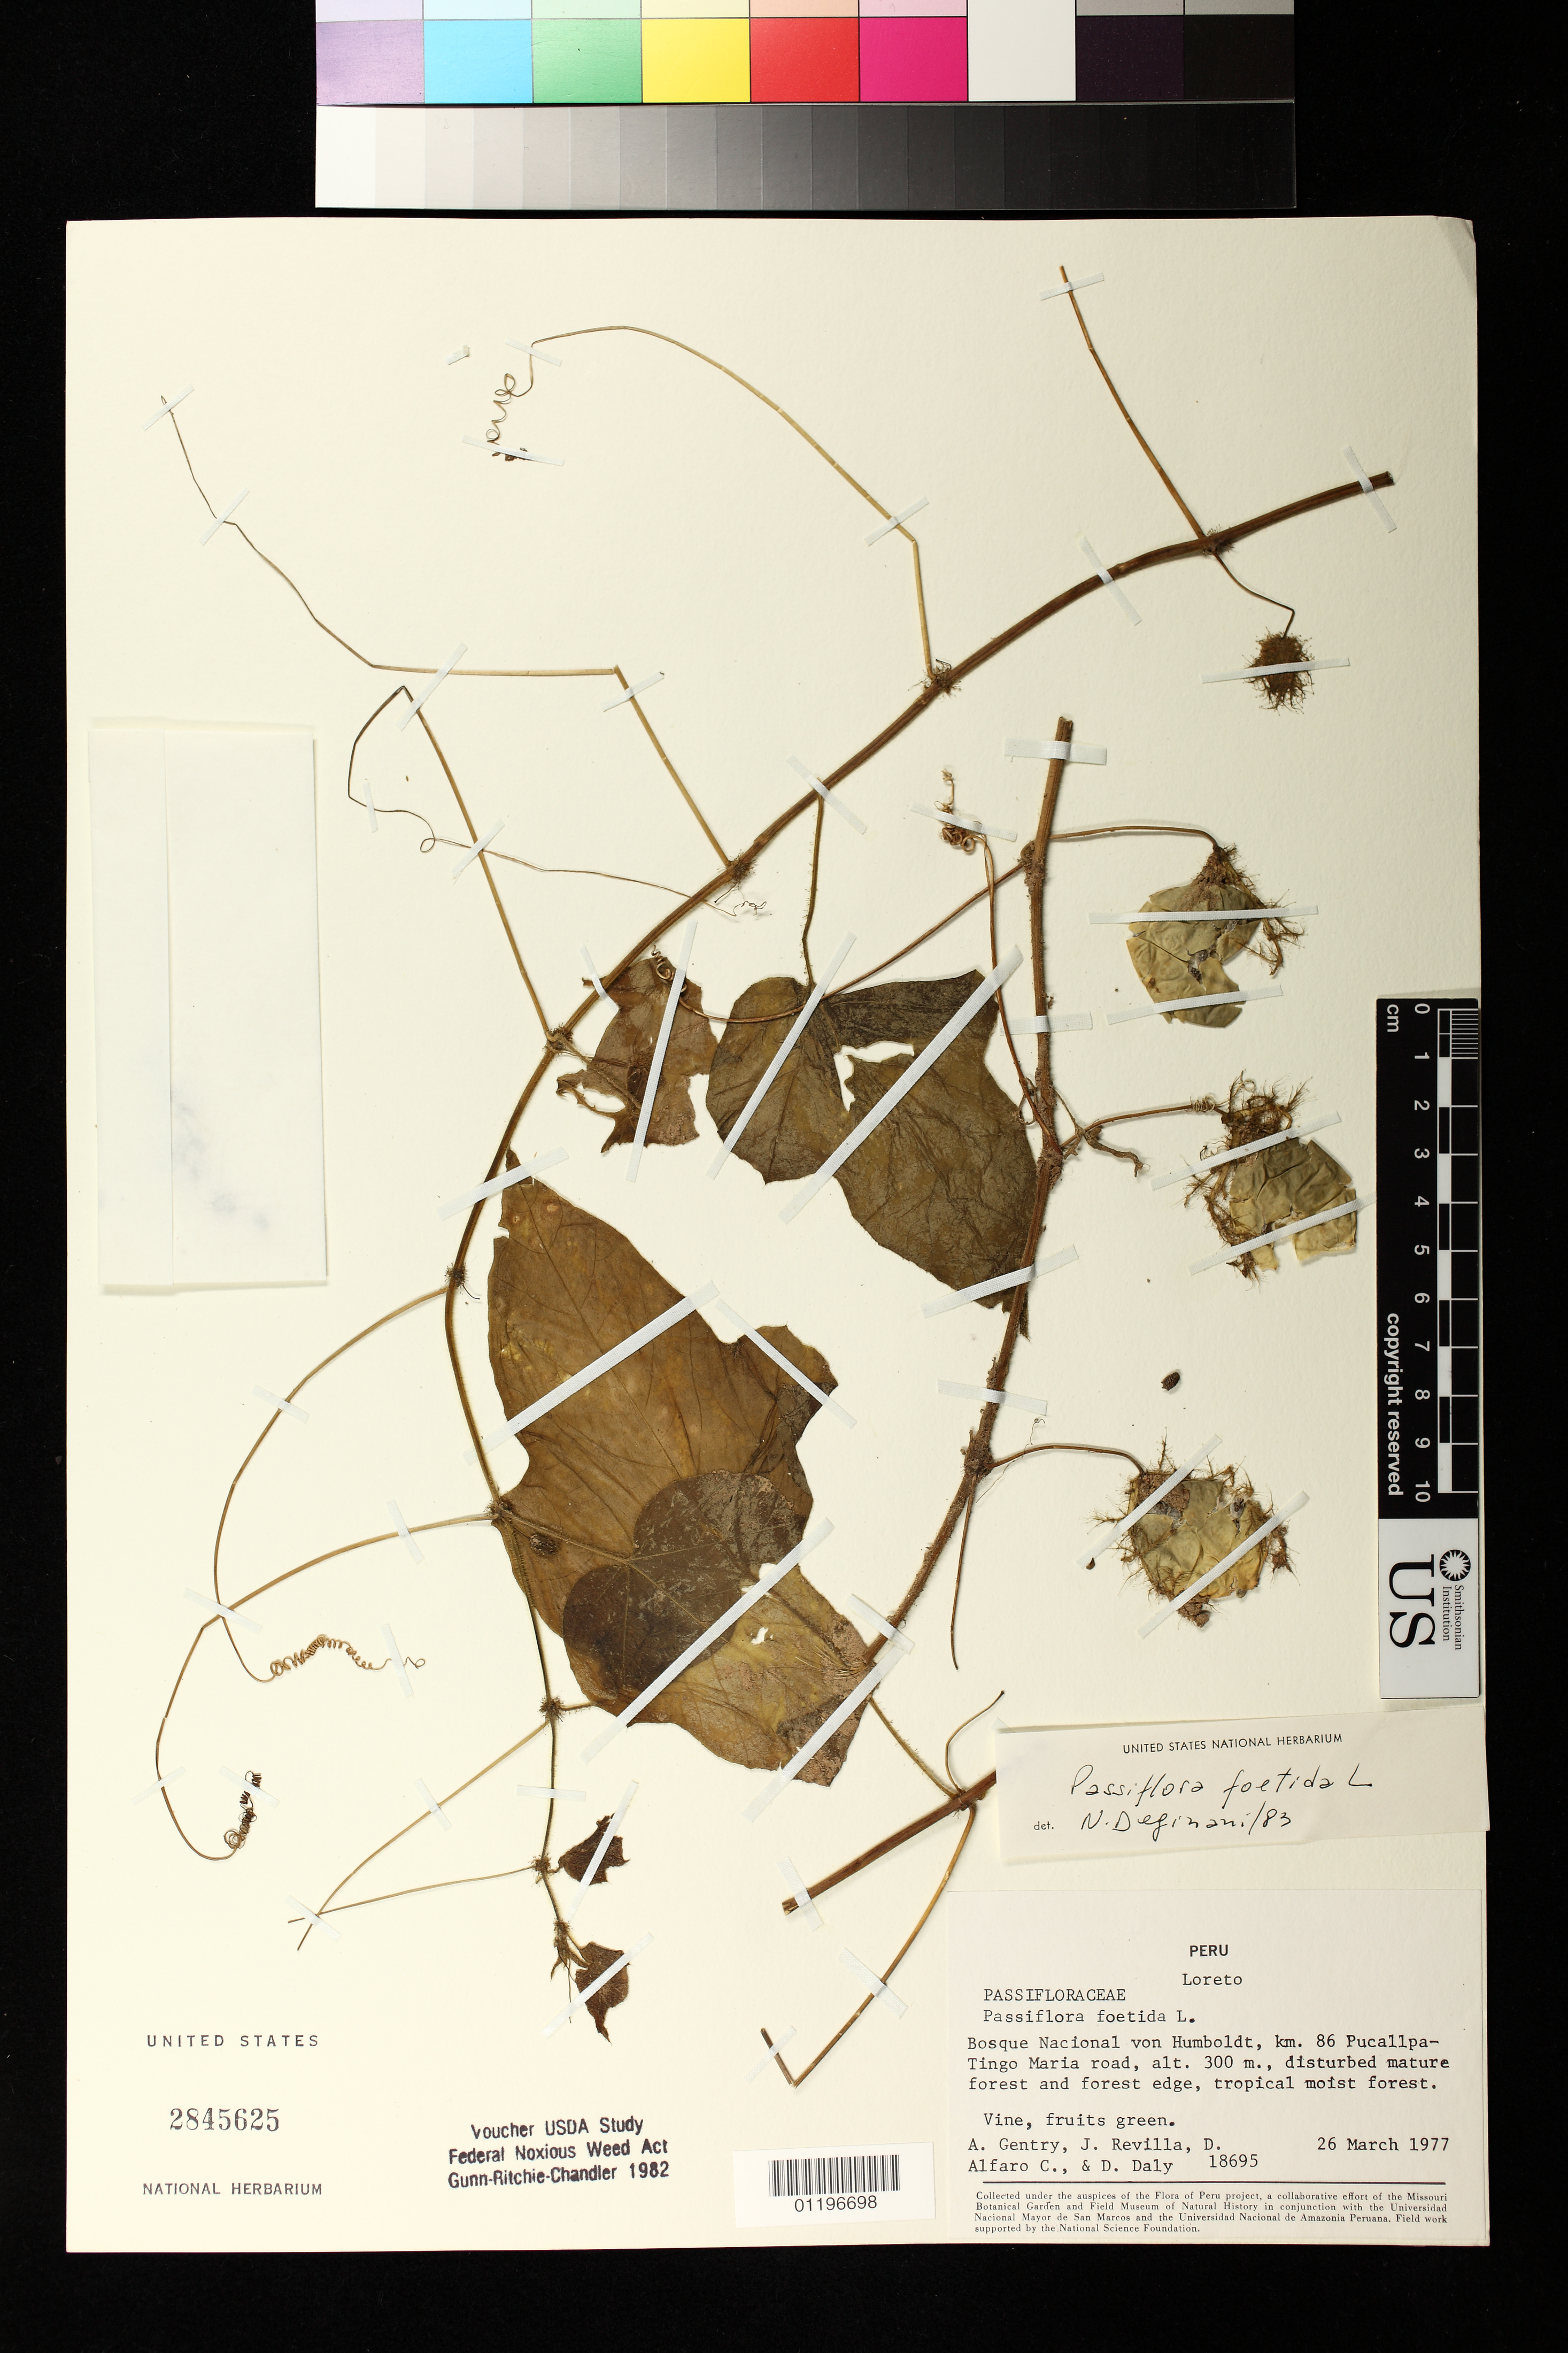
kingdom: Plantae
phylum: Tracheophyta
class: Magnoliopsida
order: Malpighiales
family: Passifloraceae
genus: Passiflora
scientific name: Passiflora foetida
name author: L.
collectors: A. H. Gentry, J. Revilla, D. Alfaro Castaneda & D. C. Daly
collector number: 18695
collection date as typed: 26 Mar 1977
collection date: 1977-03-26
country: Peru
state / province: Loreto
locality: Bosque Nacional von Humboldt, km. 86 Pucallpa-Tingo Maria road, disturbed mature forest and forest edge, tropical moist forest.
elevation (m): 300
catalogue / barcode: US 2845625